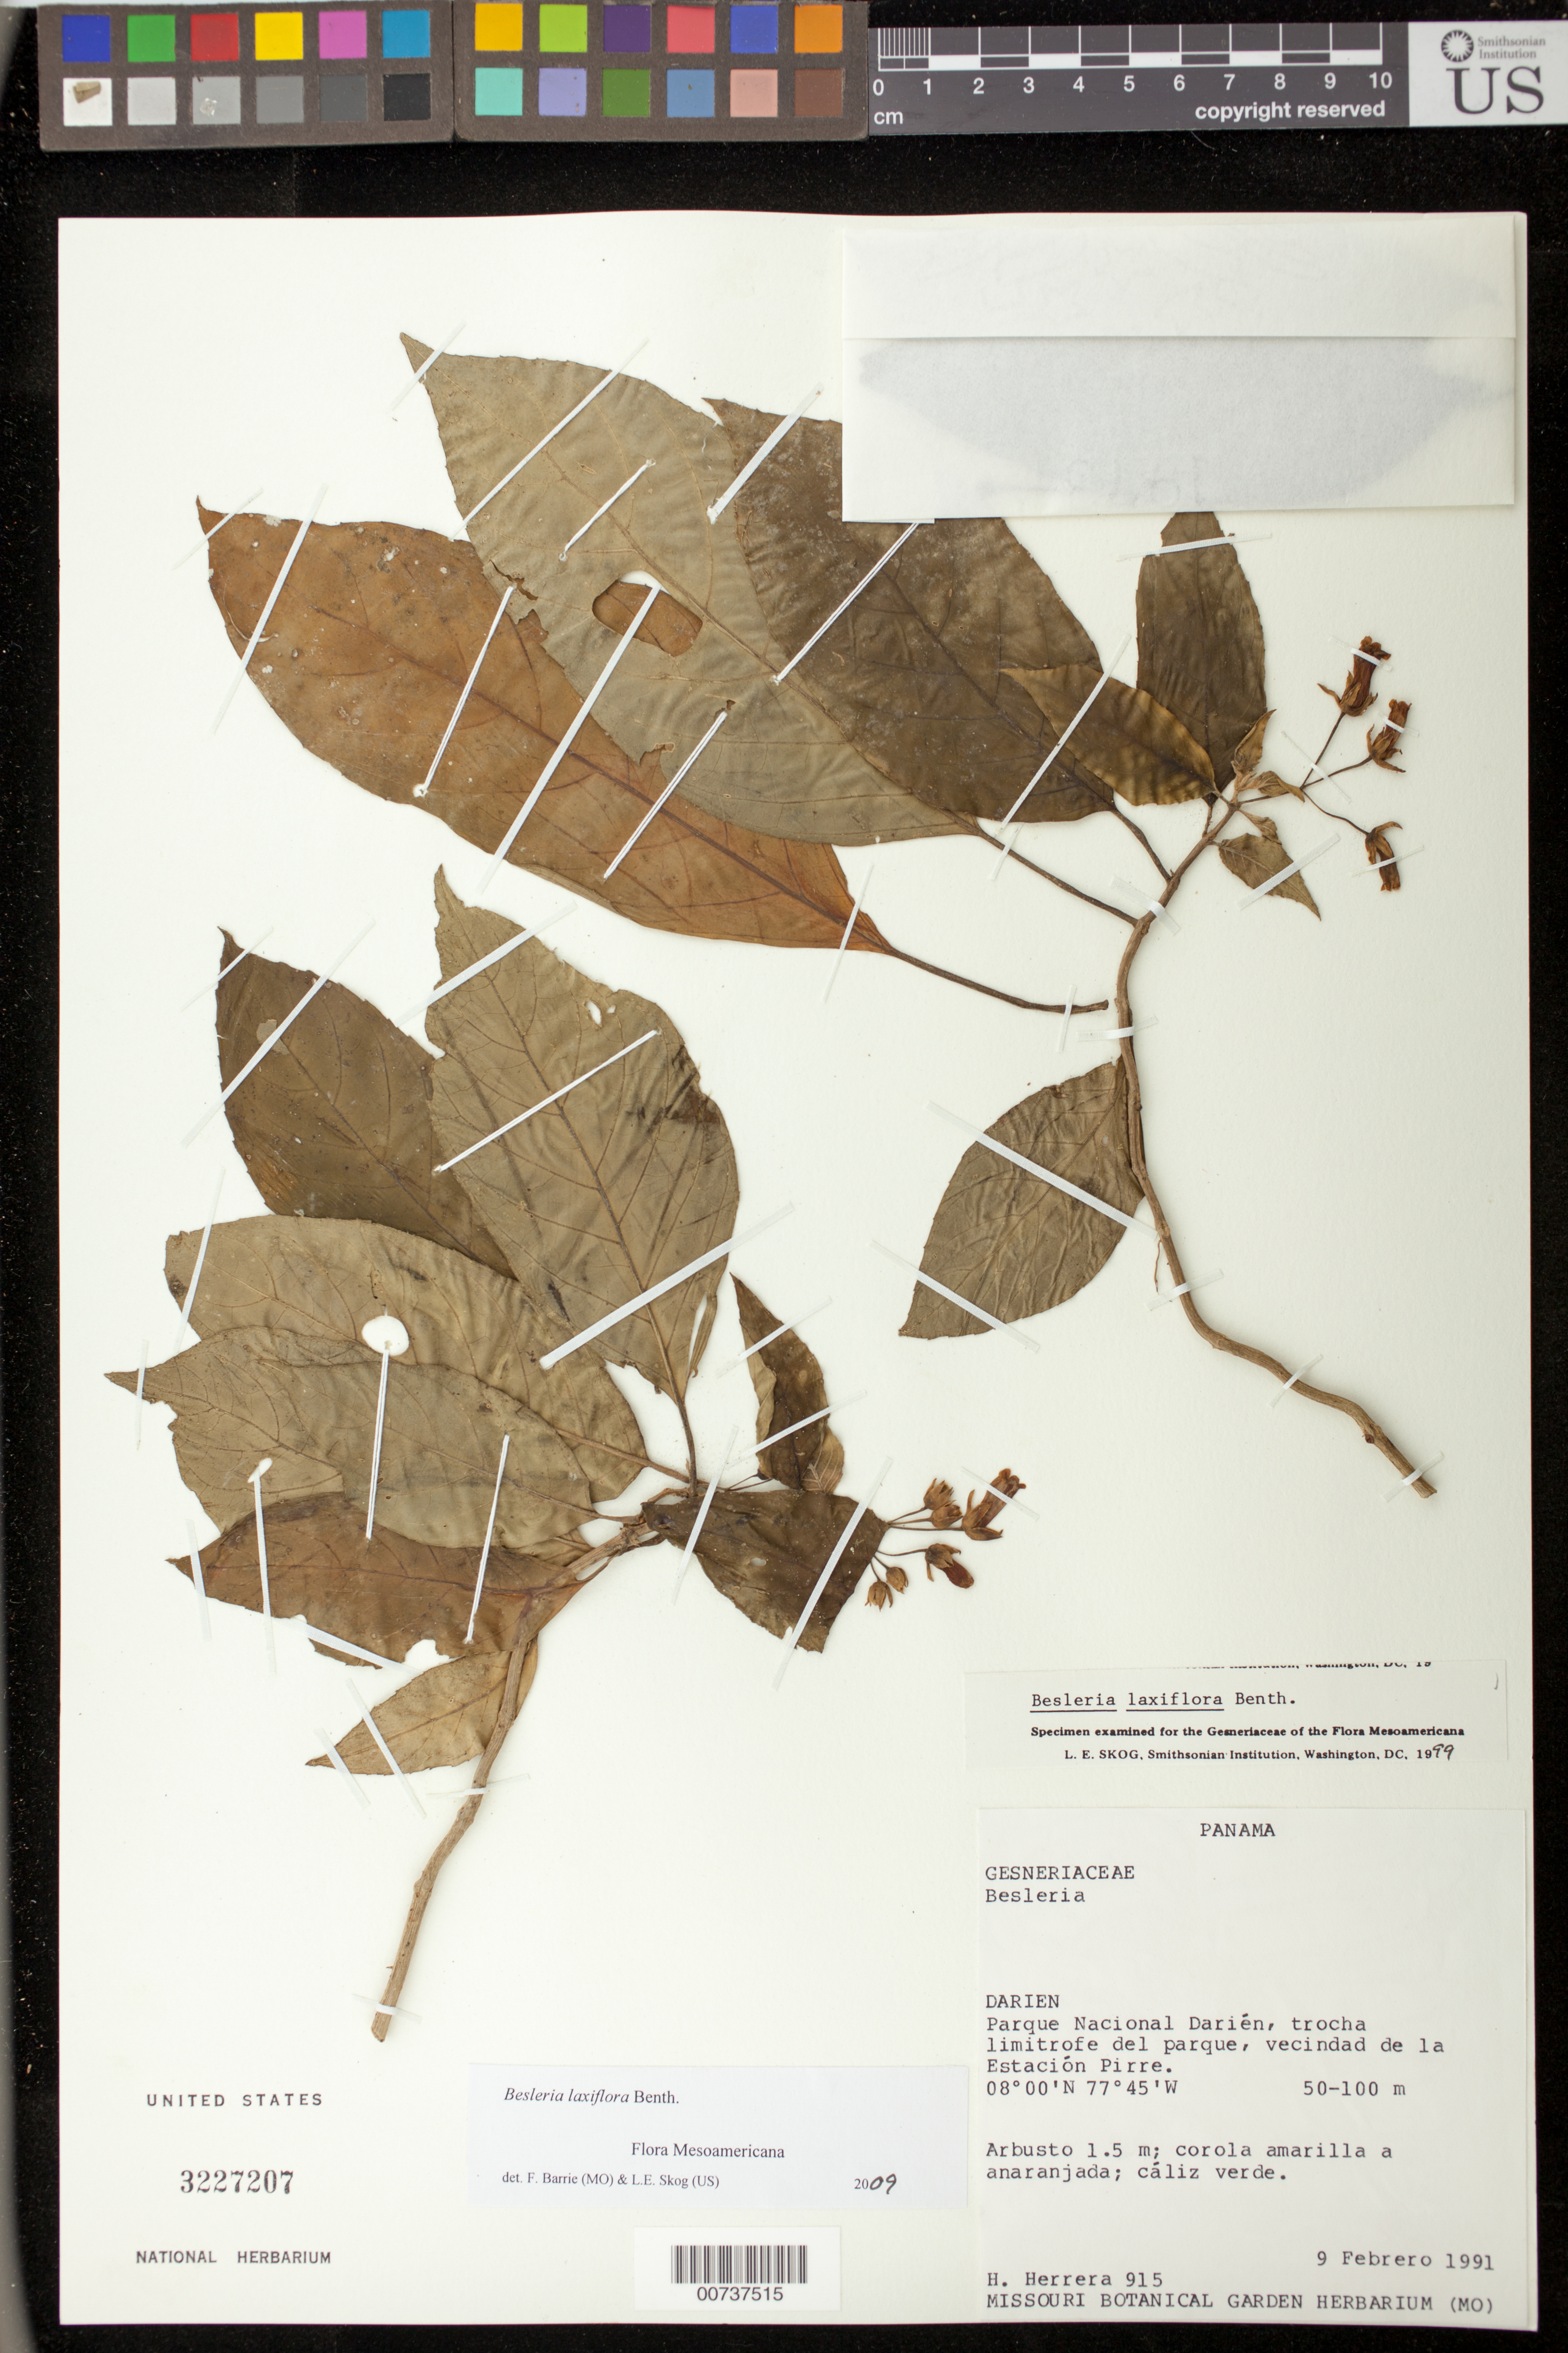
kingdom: Plantae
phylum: Tracheophyta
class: Magnoliopsida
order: Lamiales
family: Gesneriaceae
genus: Besleria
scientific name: Besleria laxiflora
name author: Benth.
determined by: Skog, Laurence E.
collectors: H. Herrera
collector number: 915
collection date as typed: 09 Feb 1991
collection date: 1991-02-09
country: Panama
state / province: Darién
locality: Parque Nacional Darièn, trocha limitrofe del parque, vecindad de la Estación Pirre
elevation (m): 50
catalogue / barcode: US 3227207